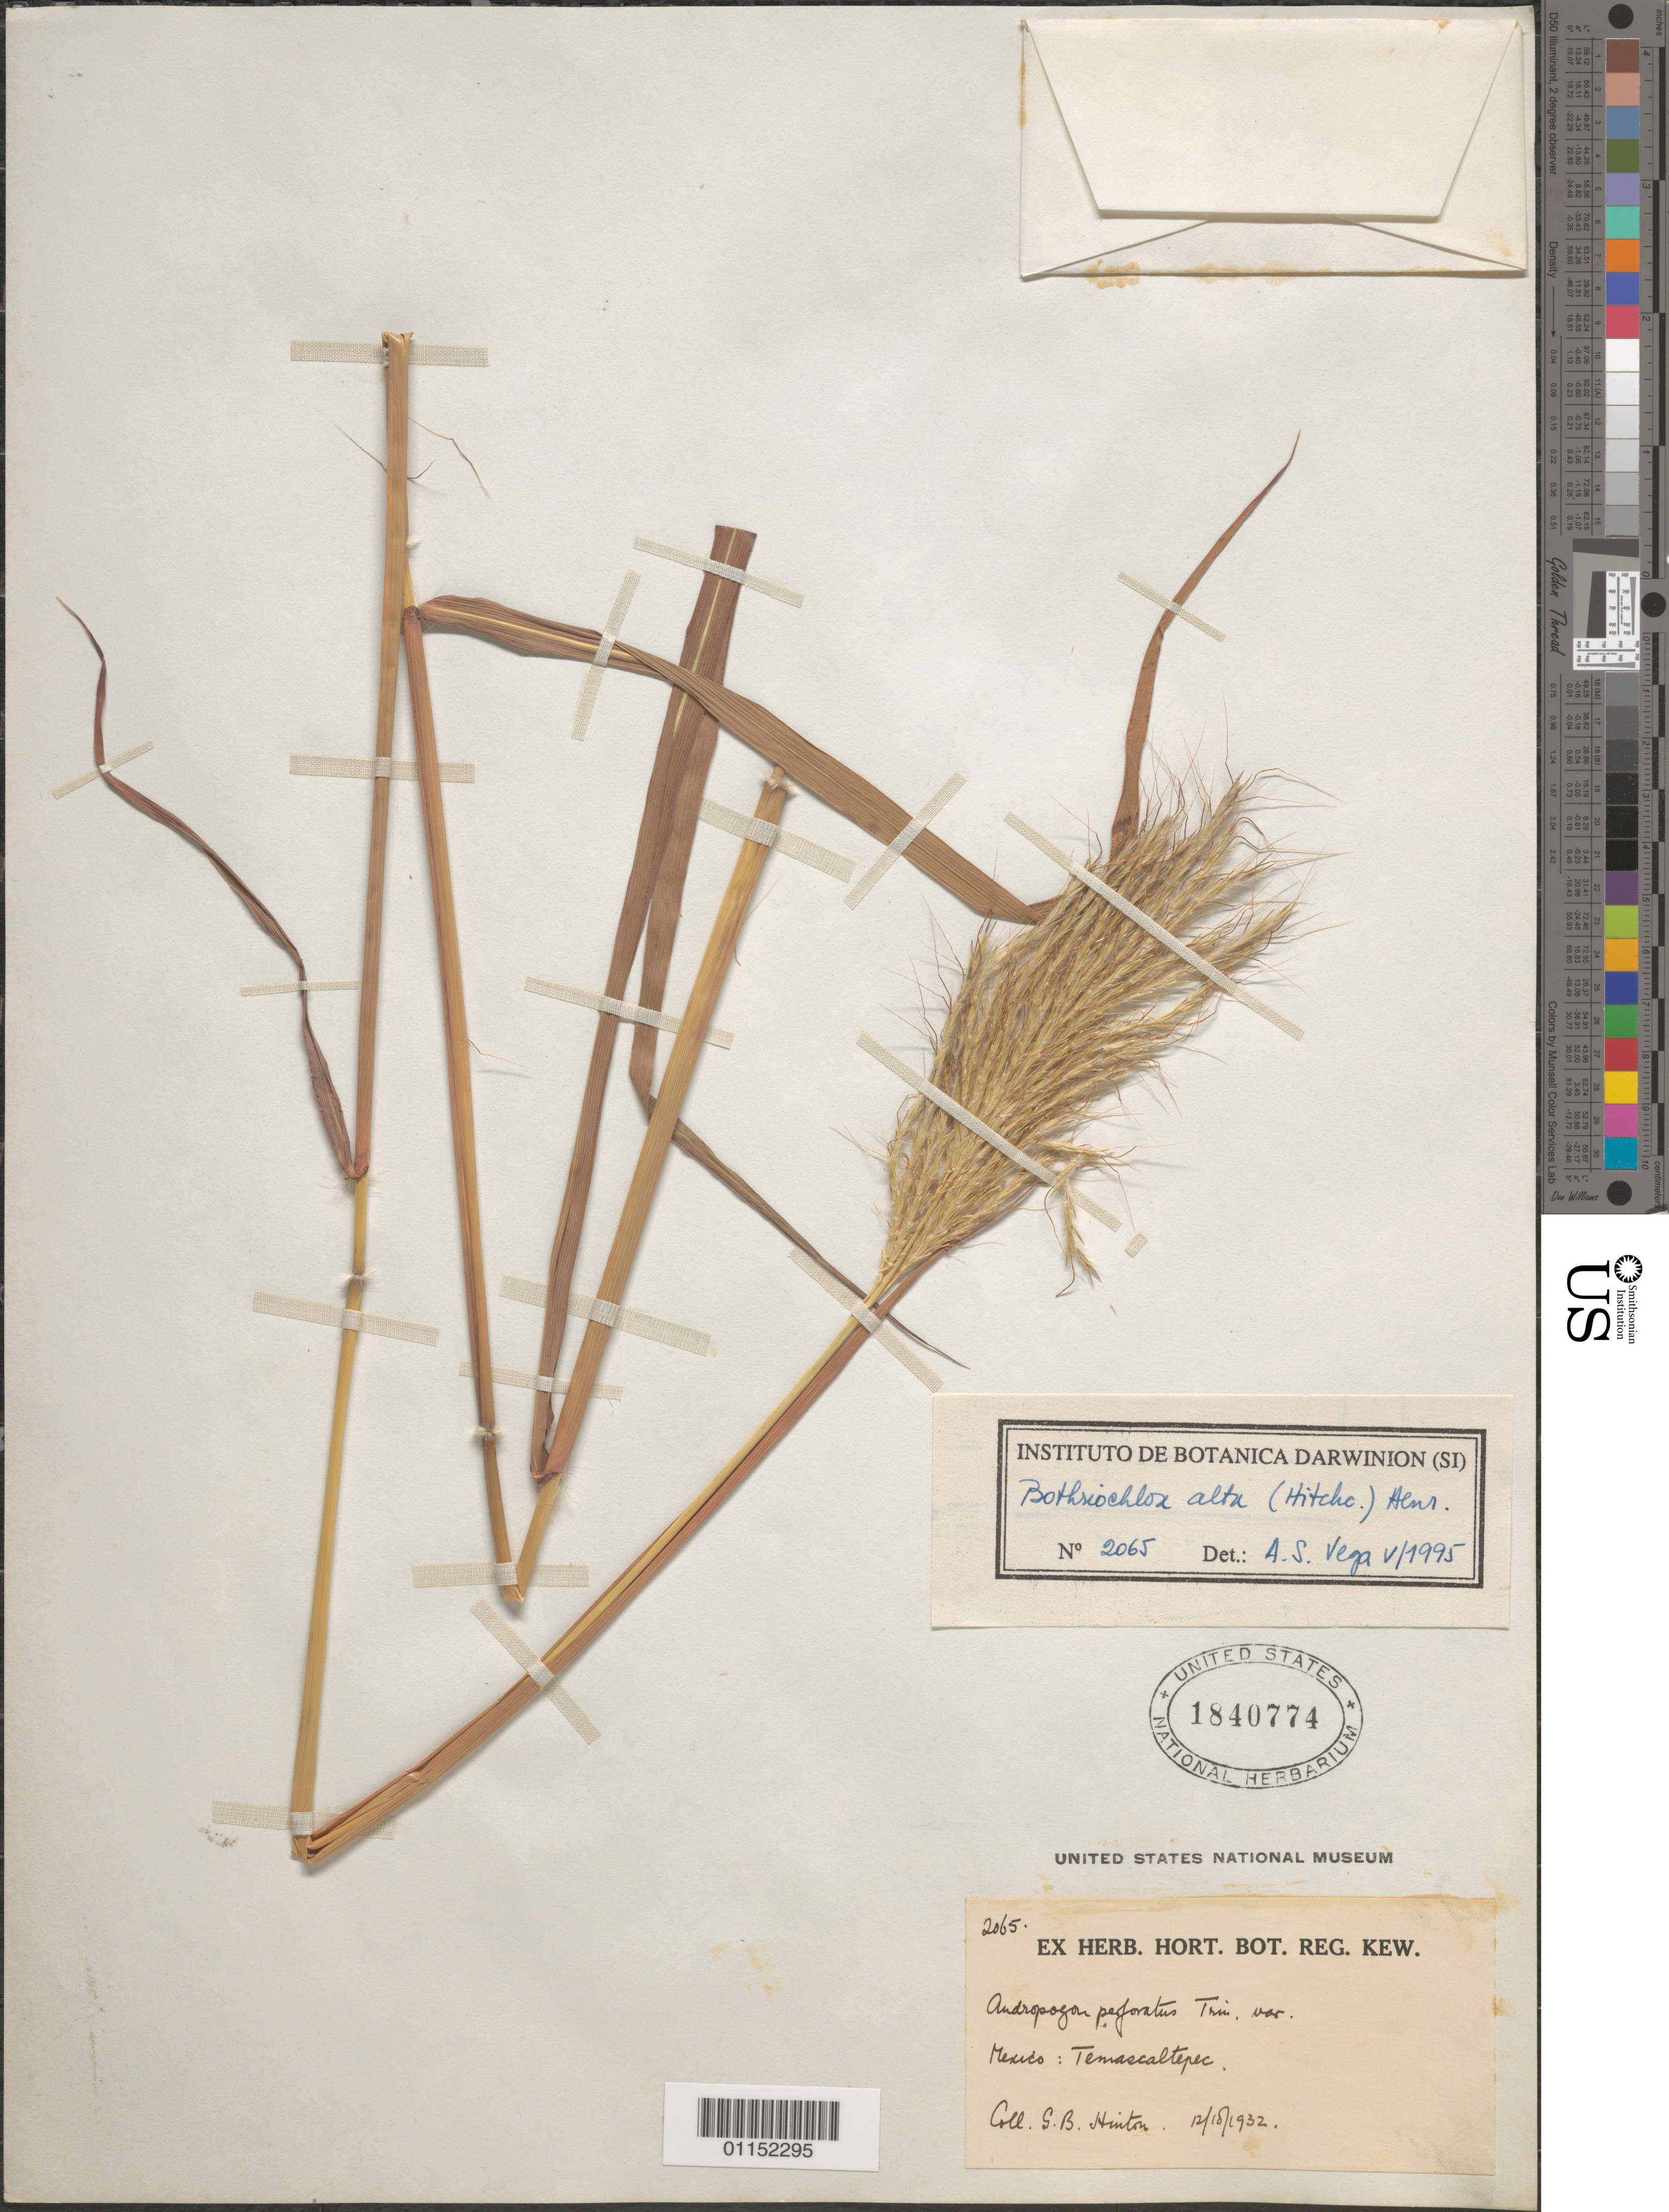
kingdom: Plantae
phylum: Tracheophyta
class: Liliopsida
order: Poales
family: Poaceae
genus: Bothriochloa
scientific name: Bothriochloa alta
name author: (Hitchc.) Henr.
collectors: G. S. Hinton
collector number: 2065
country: Mexico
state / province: México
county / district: Temascaltepec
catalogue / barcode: US 1840774